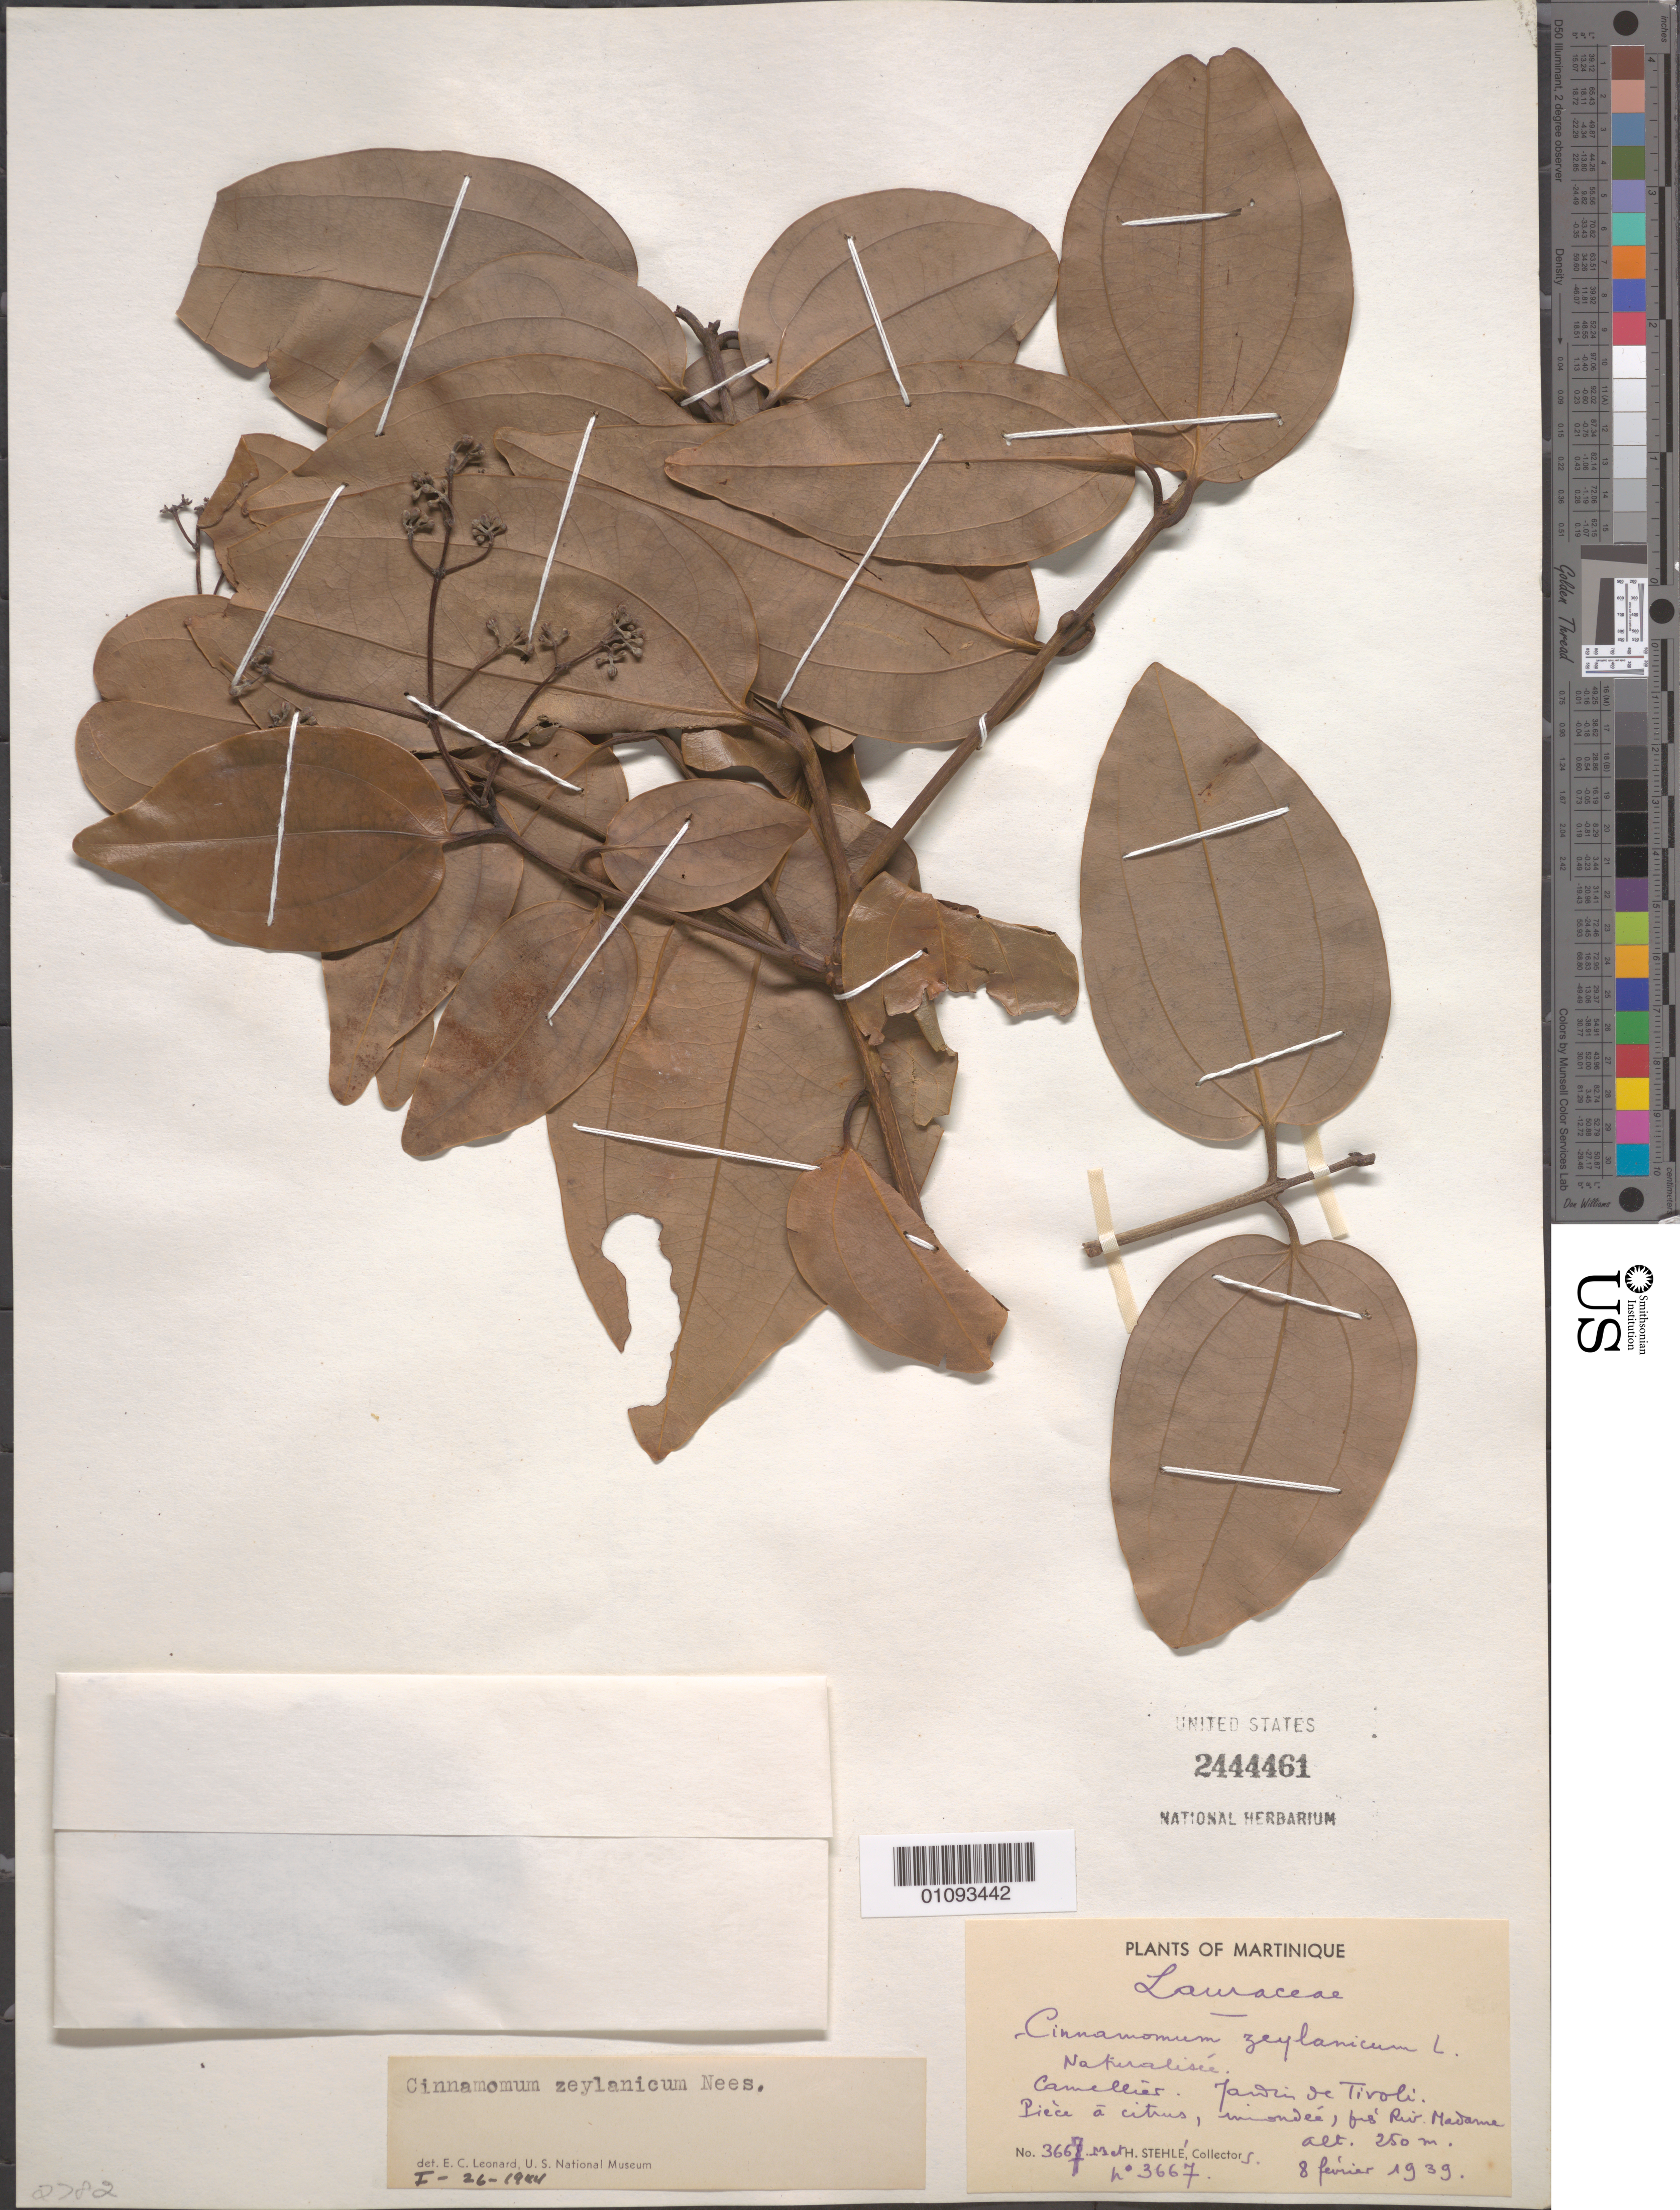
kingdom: Plantae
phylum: Tracheophyta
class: Magnoliopsida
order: Laurales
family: Lauraceae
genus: Cinnamomum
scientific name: Cinnamomum verum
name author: J. Presl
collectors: M. Stehlé & H. Stehlé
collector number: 3667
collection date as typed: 08 Feb 1939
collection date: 1939-02-08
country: Martinique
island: Martinique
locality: Tivoli.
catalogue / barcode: US 2444461